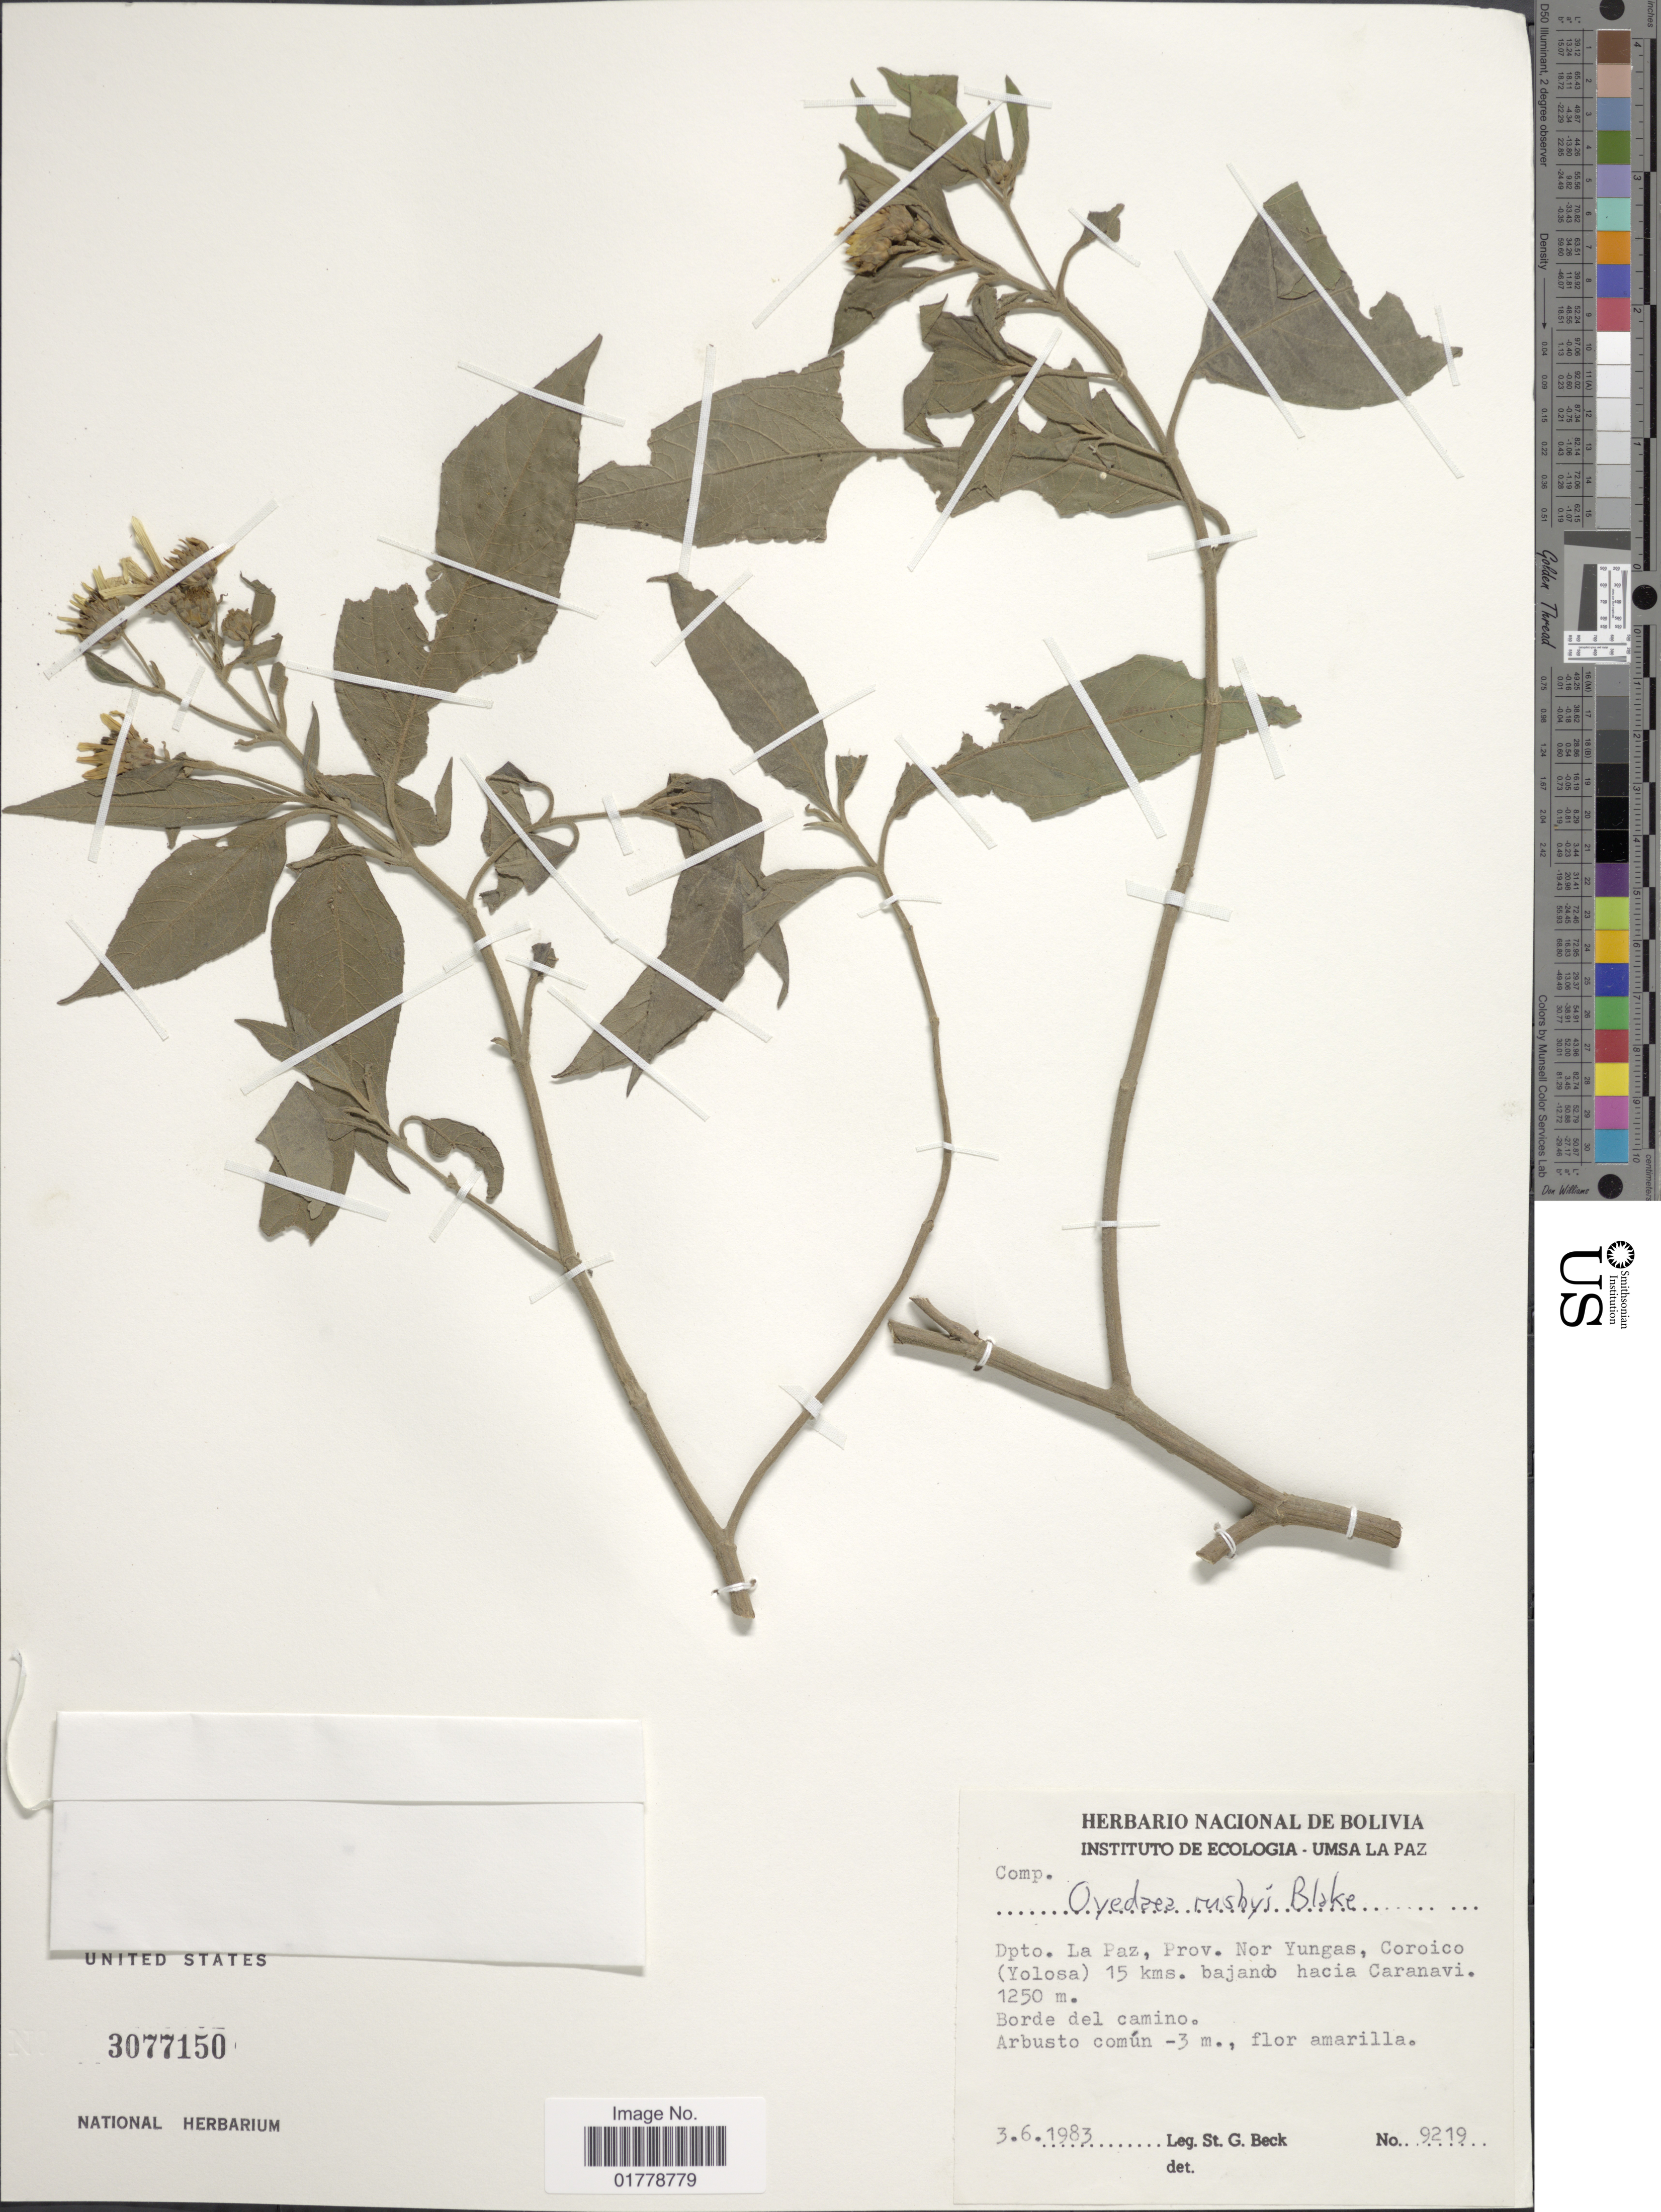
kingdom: Plantae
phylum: Tracheophyta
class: Magnoliopsida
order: Asterales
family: Asteraceae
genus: Oyedaea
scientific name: Oyedaea rusbyi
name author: S.F. Blake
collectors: S. G. Beck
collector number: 9219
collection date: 1983-06-03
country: Bolivia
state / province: La Paz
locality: Dpto. La Paz, Prov. Nur Yungas, Coroico (Yolosa) 15 kms. bajando hacia Caranavi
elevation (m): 1250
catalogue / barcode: US 3077150